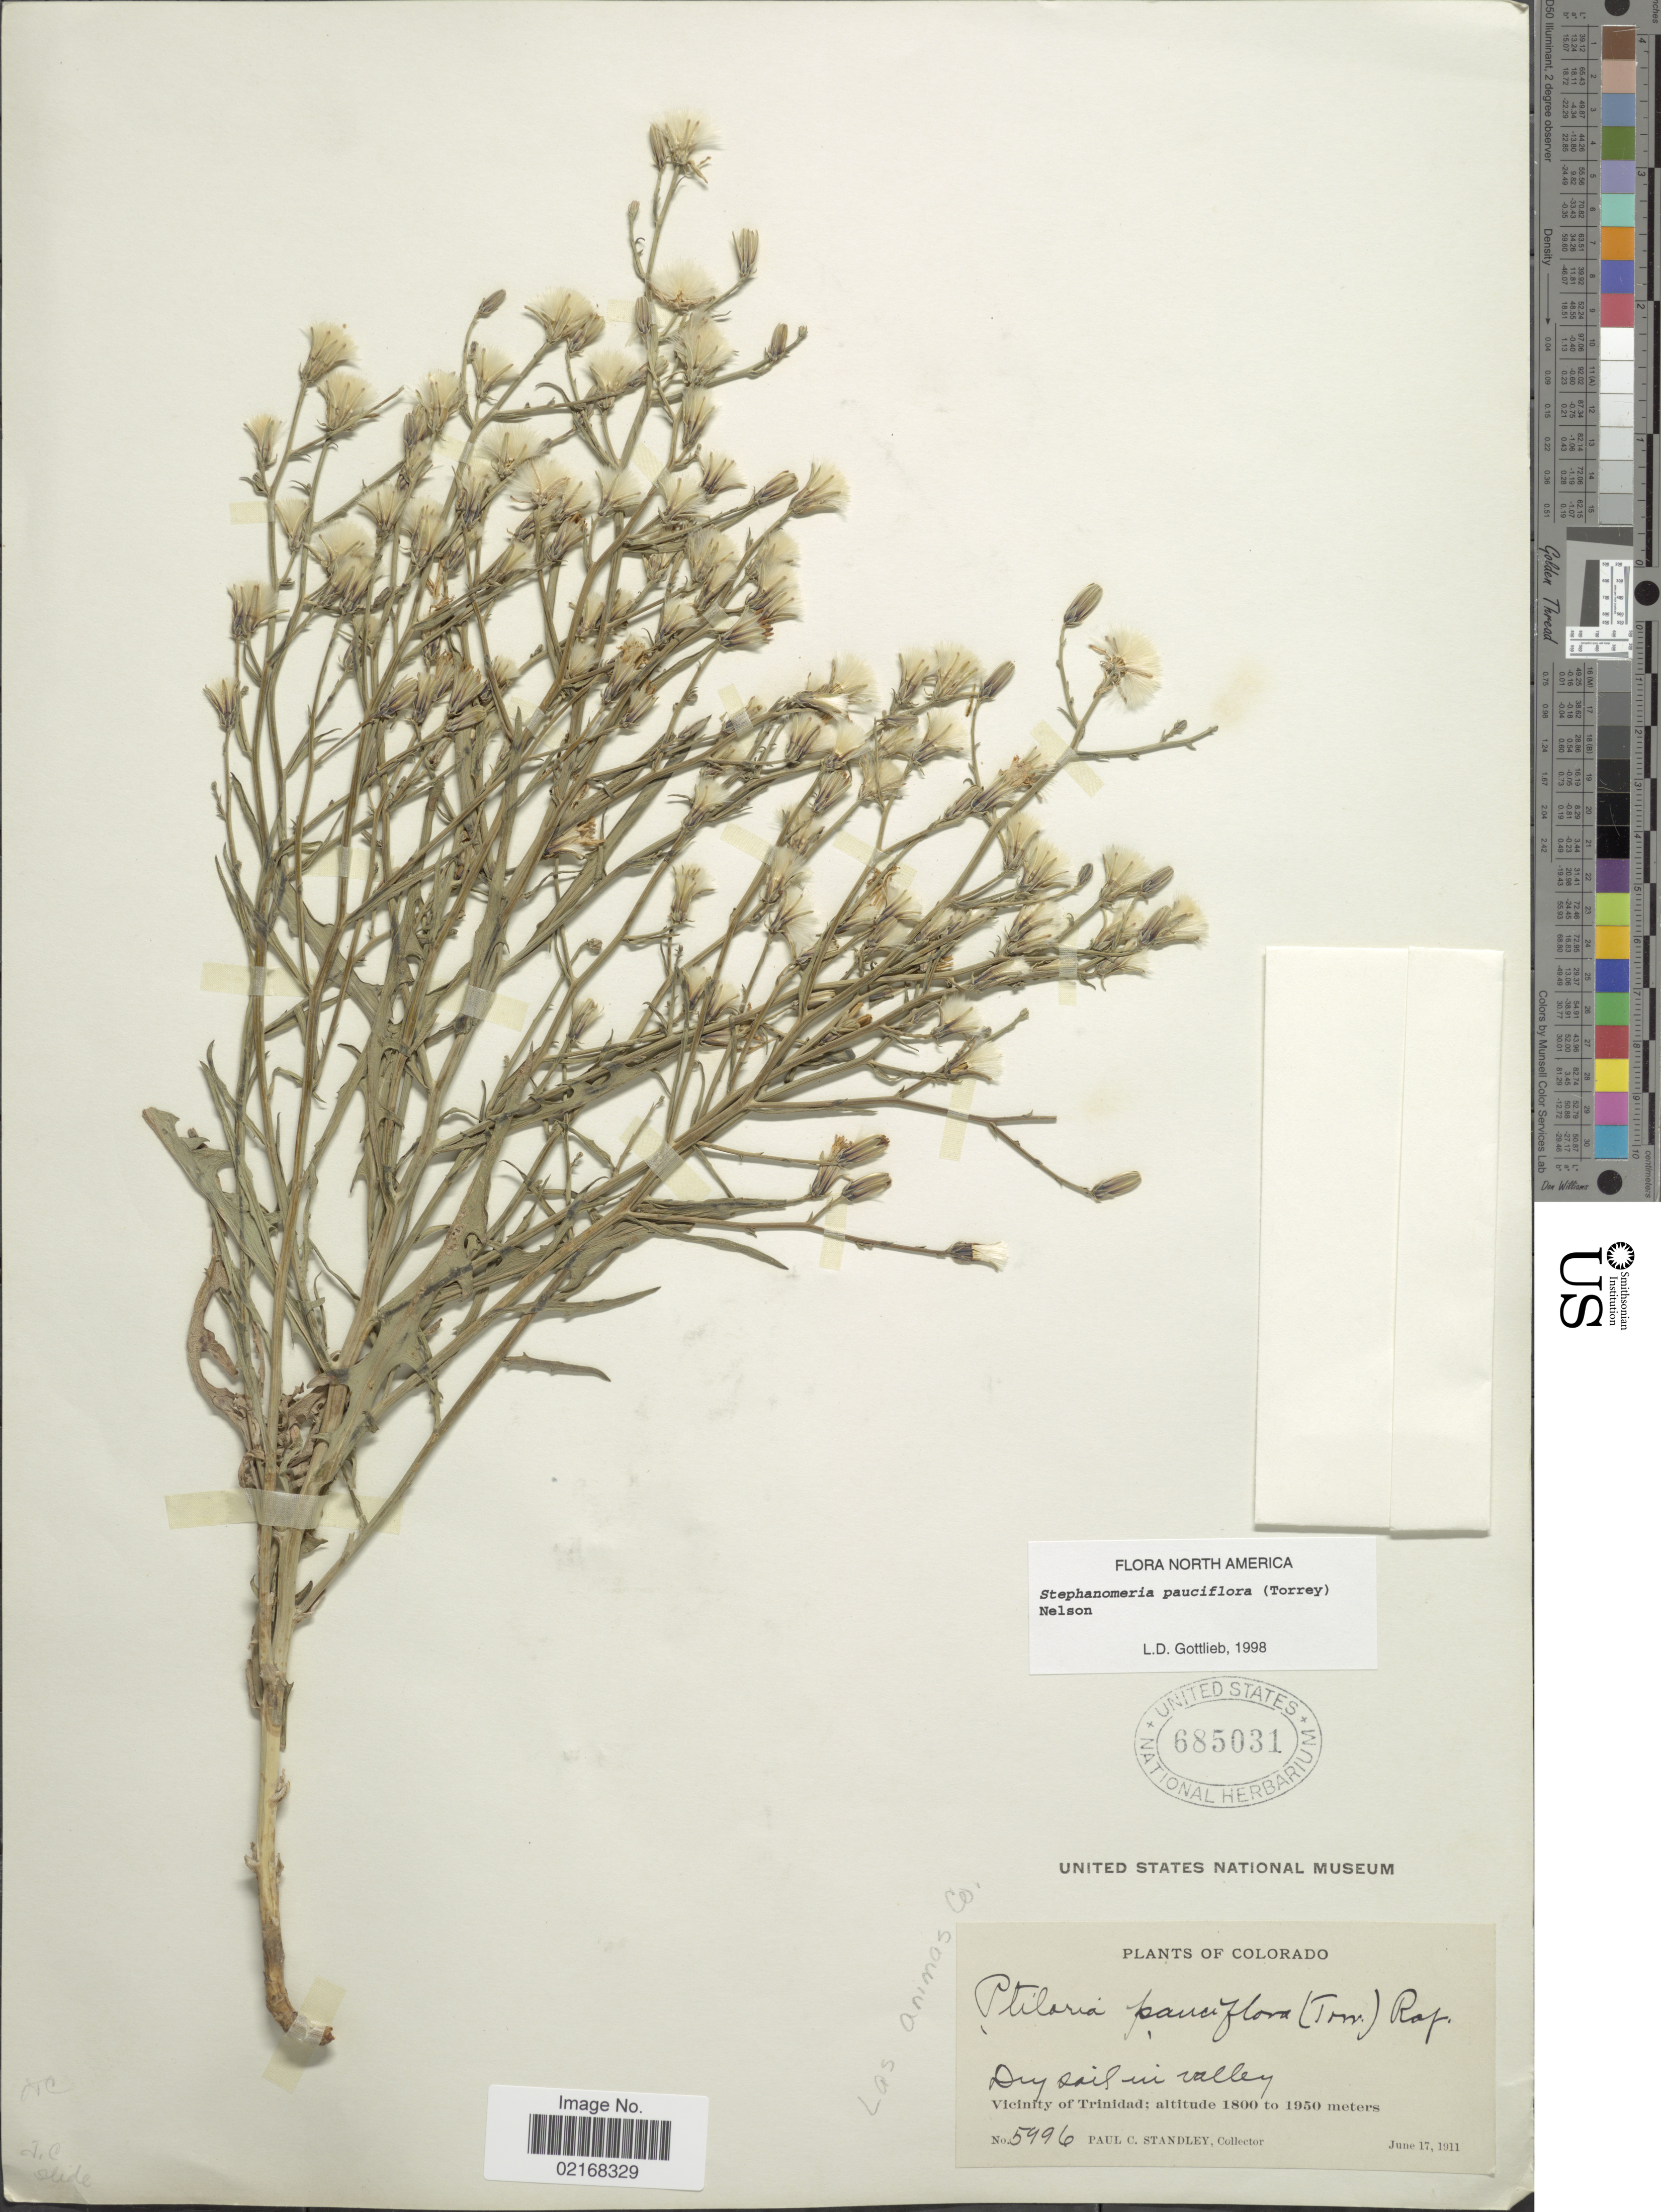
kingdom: Plantae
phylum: Tracheophyta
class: Magnoliopsida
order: Asterales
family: Asteraceae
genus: Stephanomeria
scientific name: Stephanomeria pauciflora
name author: (Torr.) A. Nelson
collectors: P. C. Standley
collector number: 5996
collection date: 1911-06-17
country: United States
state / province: Colorado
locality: Dry soil in valley. Vicinity of Trinidad. Las Animas Co.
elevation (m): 1800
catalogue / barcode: US 685031